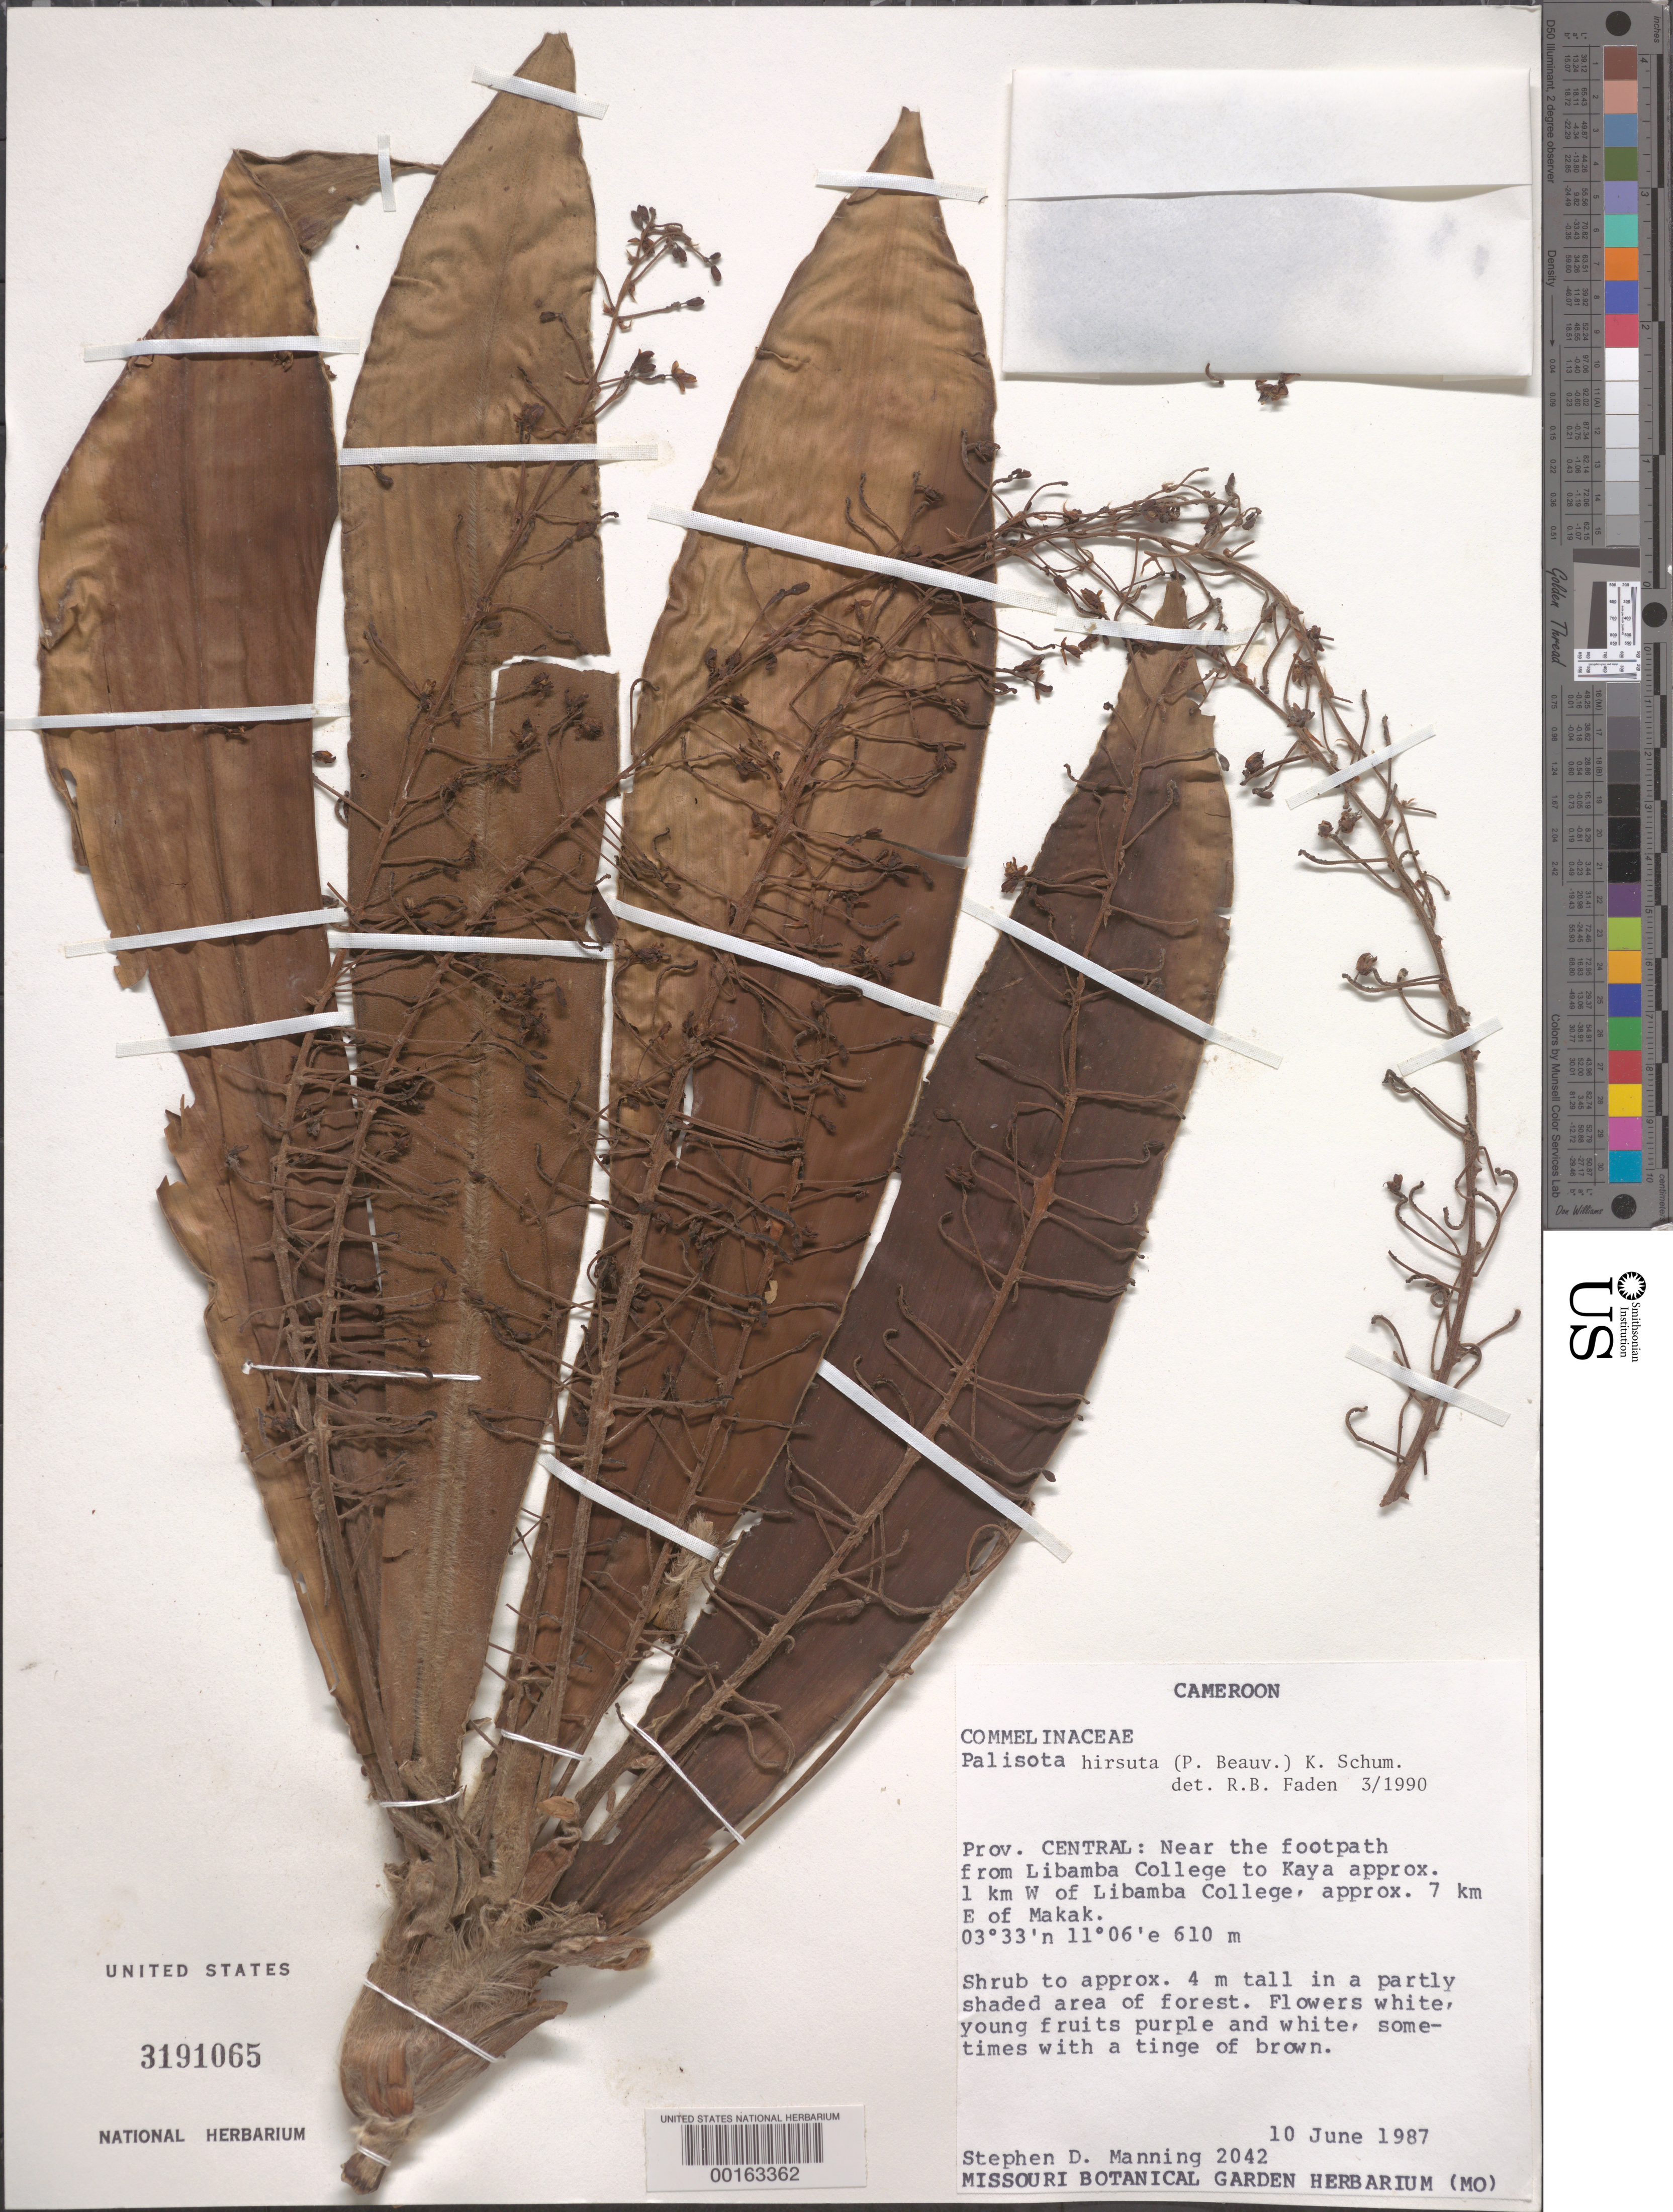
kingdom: Plantae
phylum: Tracheophyta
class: Liliopsida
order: Commelinales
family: Commelinaceae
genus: Palisota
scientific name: Palisota hirsuta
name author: (Thunb.) K. Schum.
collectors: S. Manning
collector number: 2042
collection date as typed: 10 Jun 1987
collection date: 1987-06-10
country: Cameroon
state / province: Centre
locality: Near footpath from libamba college to kaya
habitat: In partly shaded area of forest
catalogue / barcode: US 3191065